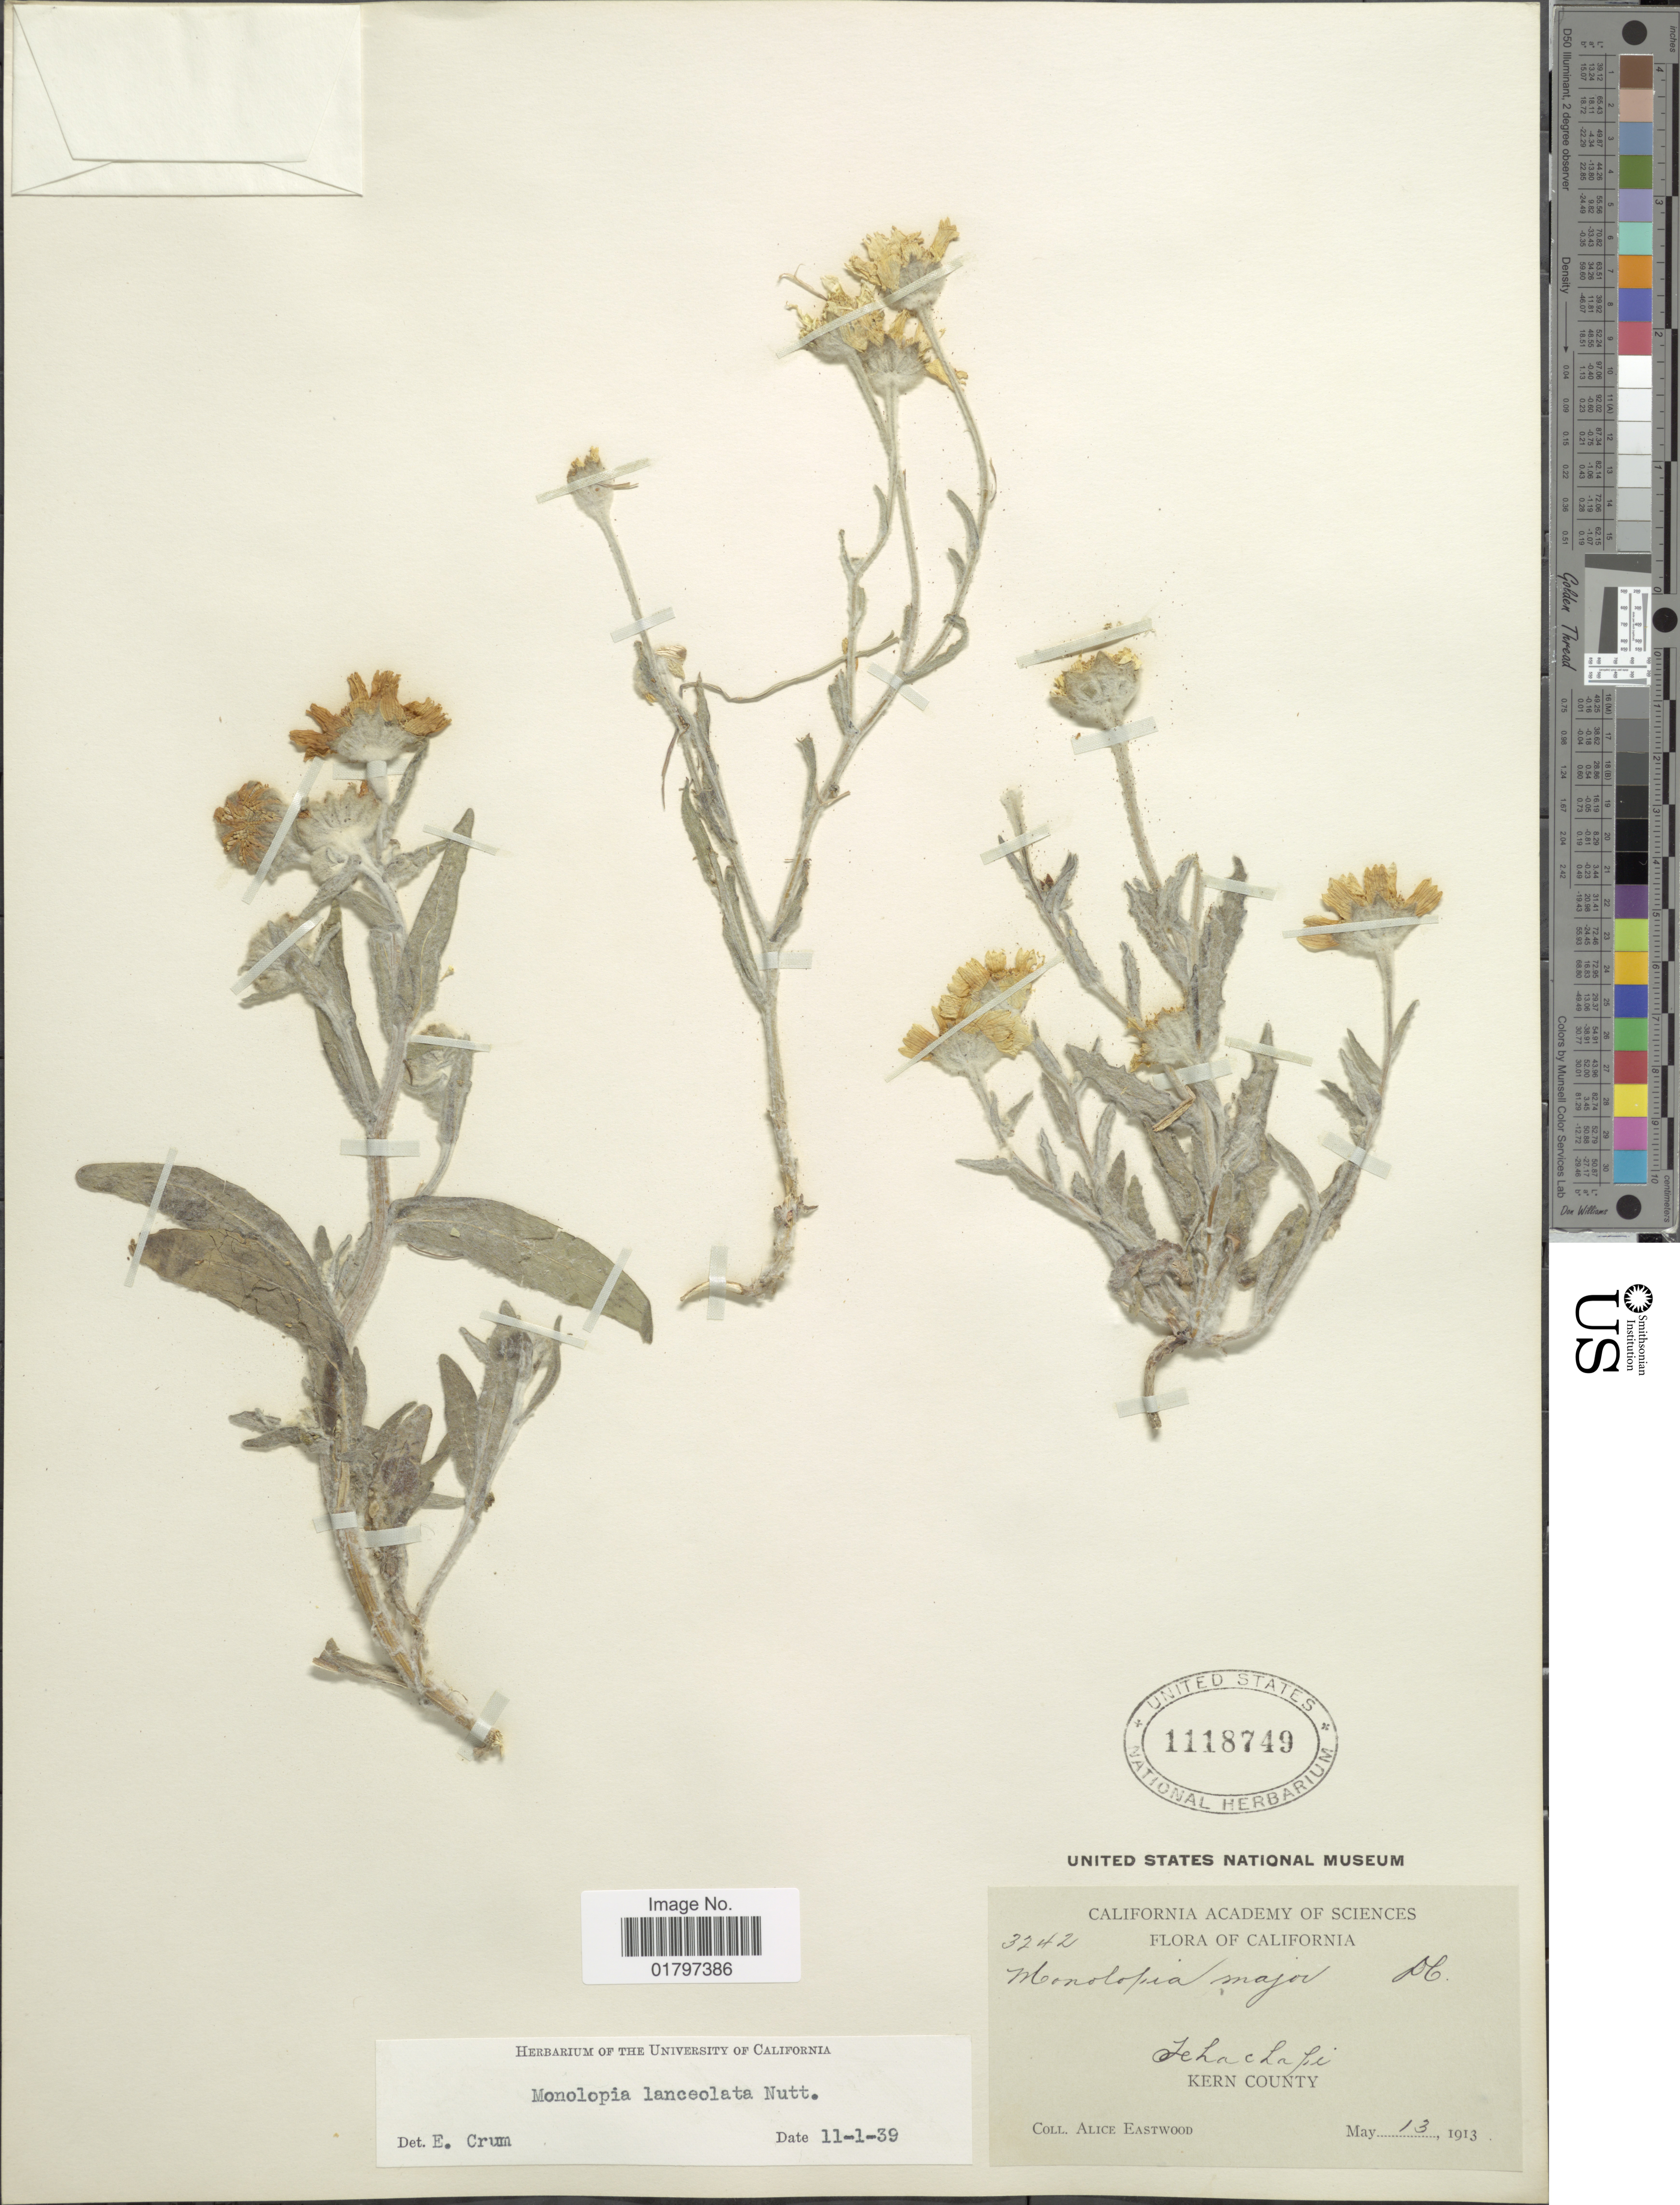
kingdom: Plantae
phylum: Tracheophyta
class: Magnoliopsida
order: Asterales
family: Asteraceae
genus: Monolopia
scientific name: Monolopia lanceolata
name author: Nutt.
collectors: A. Eastwood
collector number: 3242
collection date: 1913-05-13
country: United States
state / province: California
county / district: Kern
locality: Tehachapi. Kern County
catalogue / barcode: US 1118749